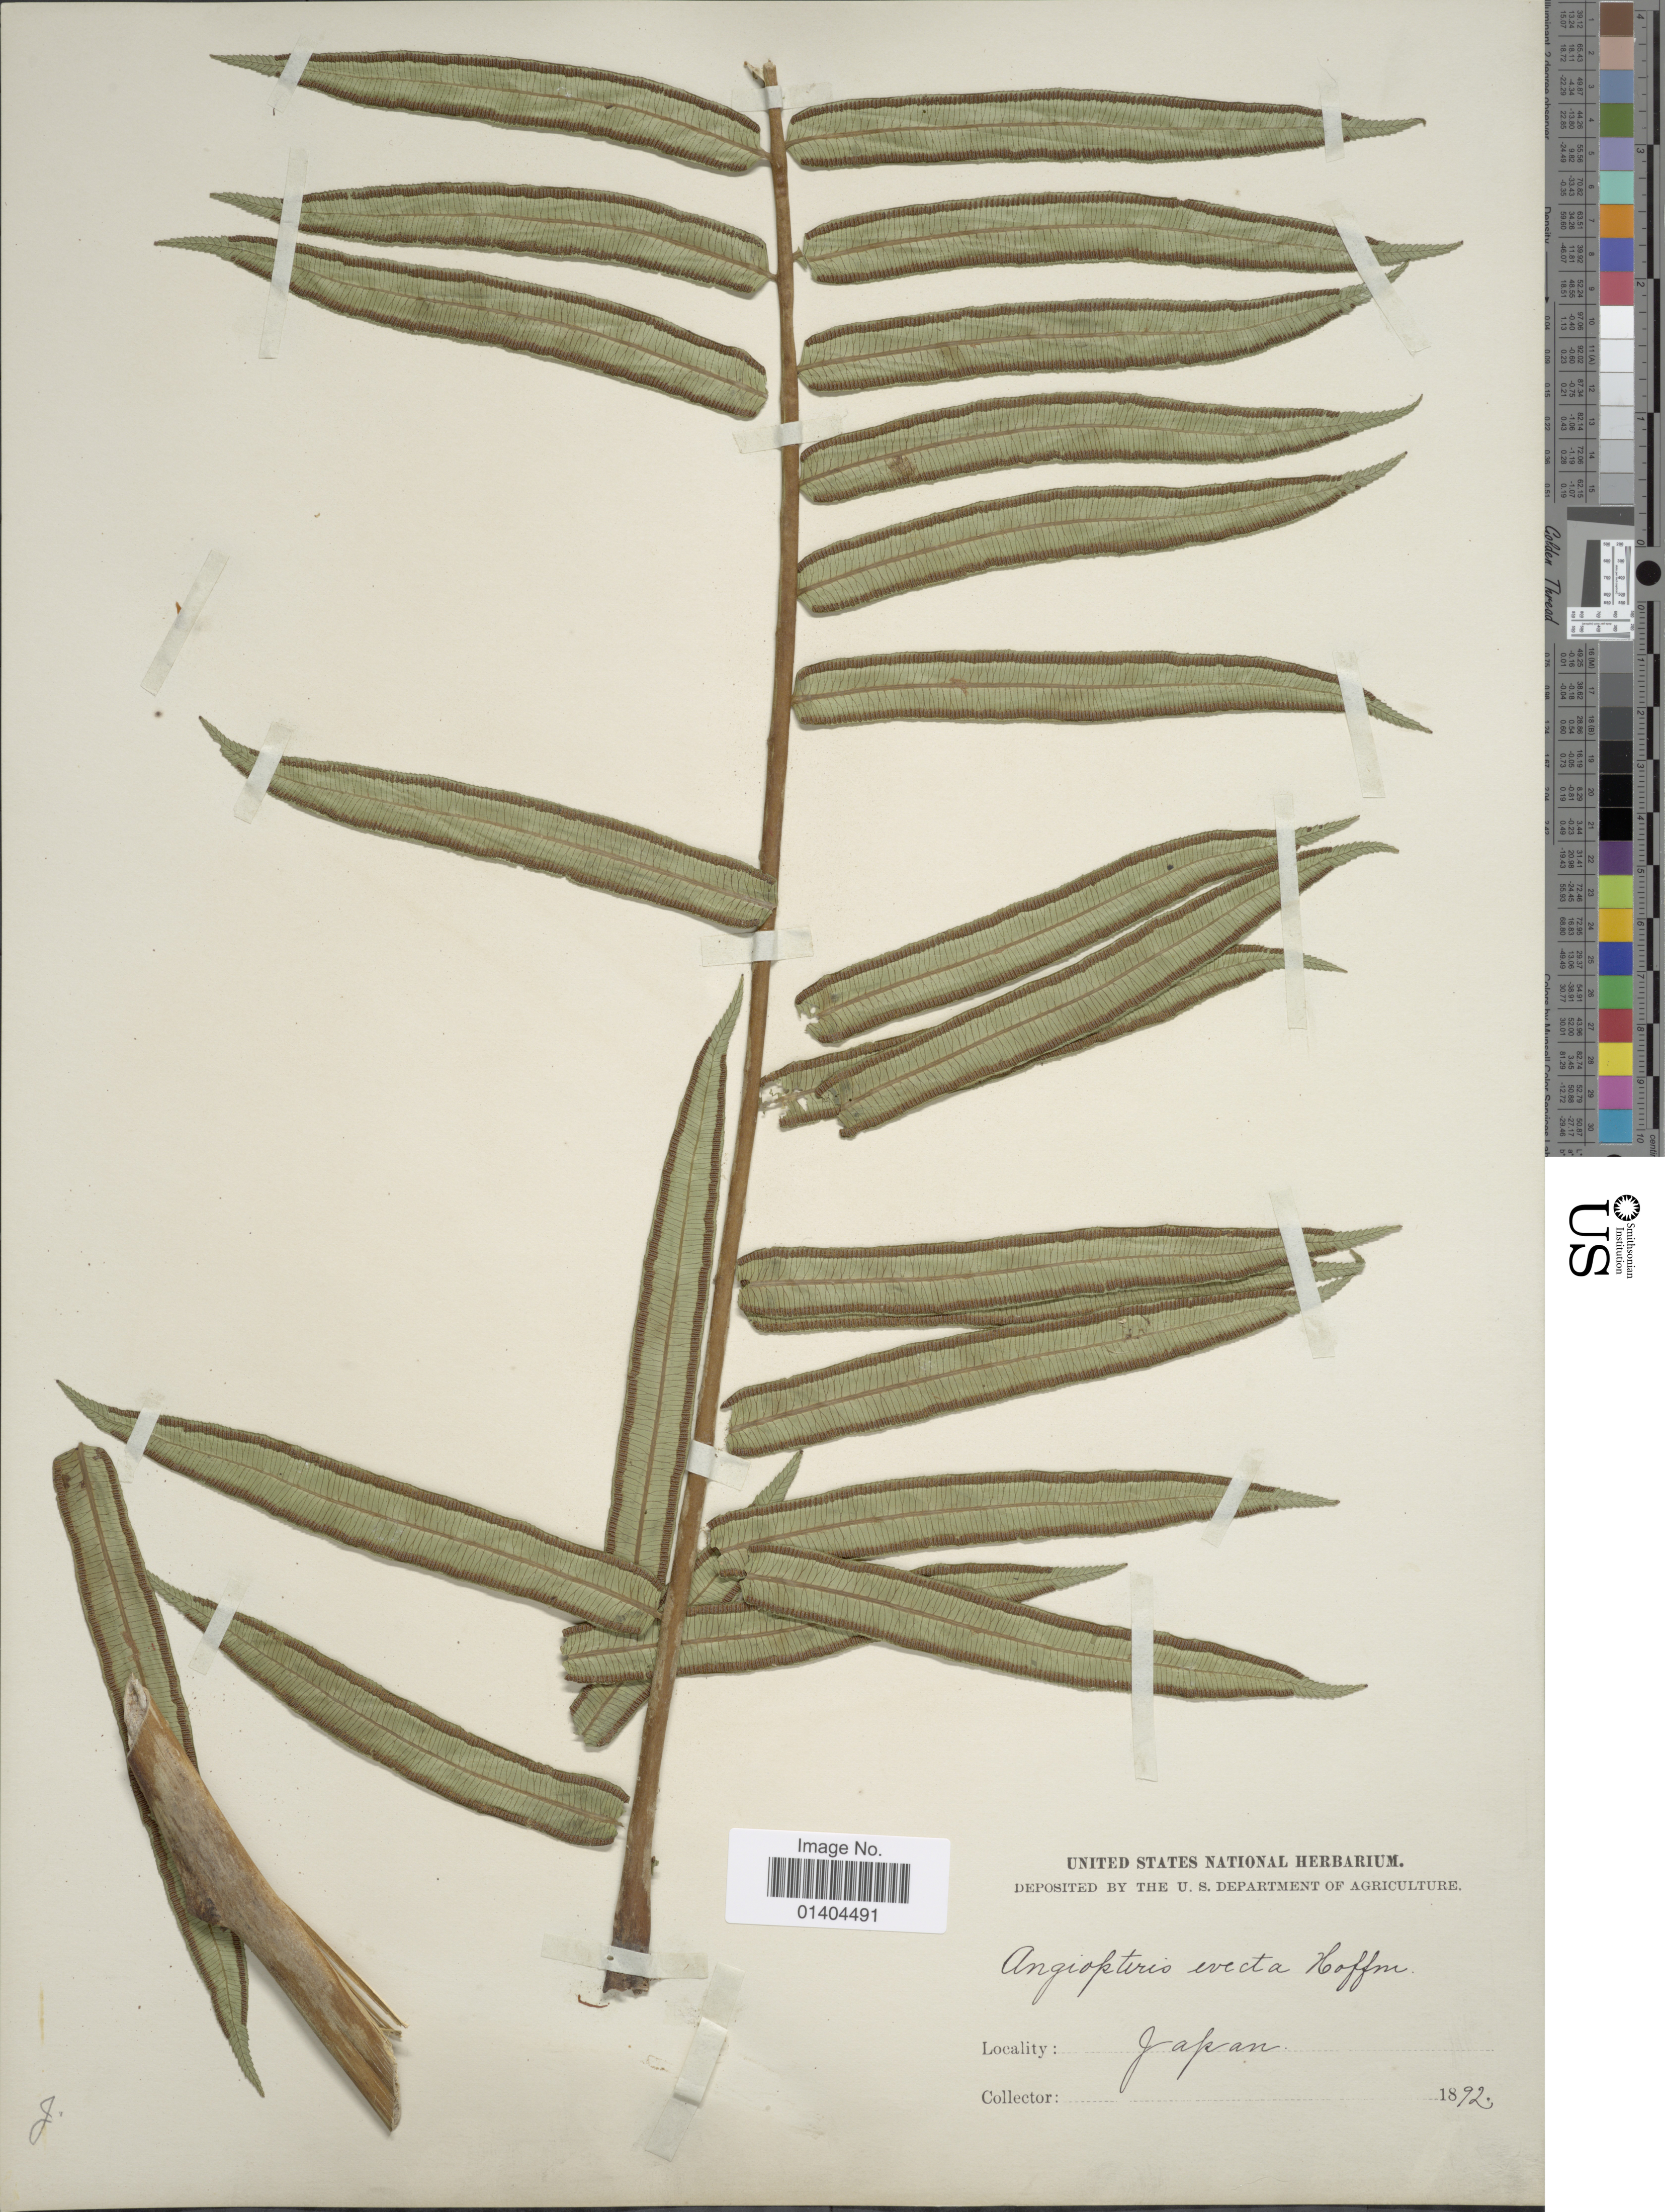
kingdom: Plantae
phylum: Tracheophyta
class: Polypodiopsida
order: Marattiales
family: Marattiaceae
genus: Angiopteris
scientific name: Angiopteris evecta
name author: (G. Forst.) Hoffm.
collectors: U.S. National Herbarium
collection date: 1892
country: Japan